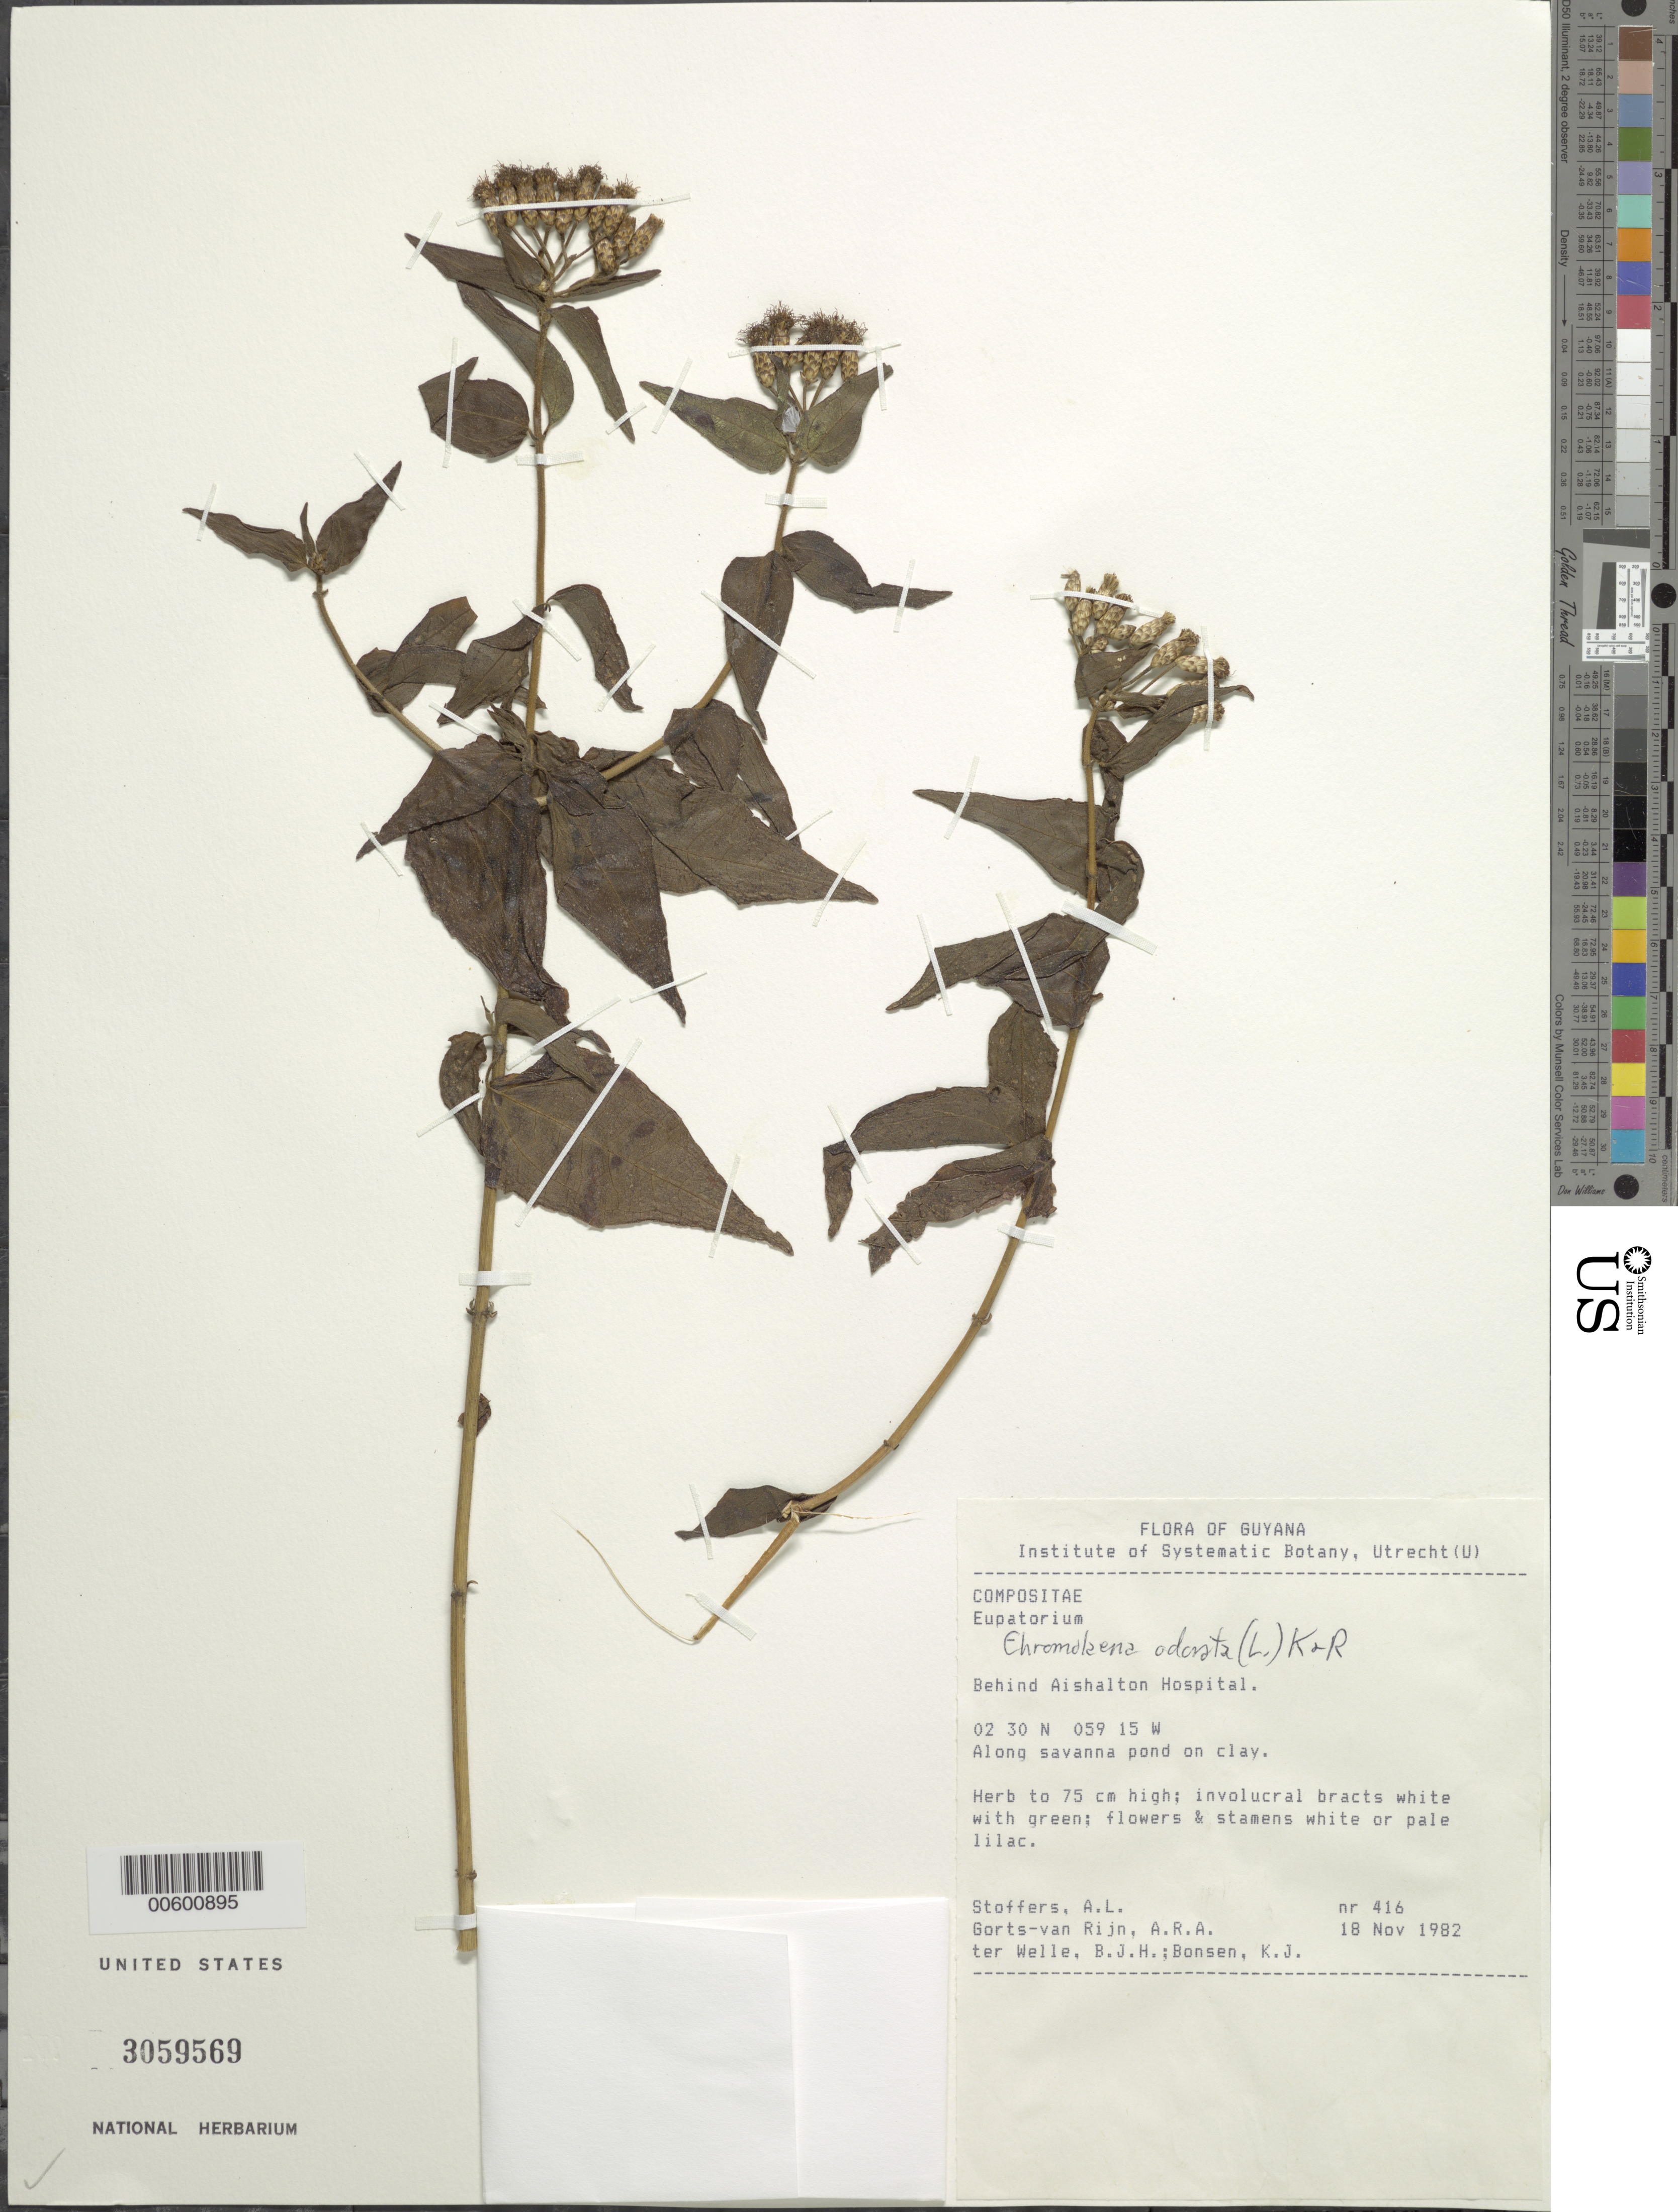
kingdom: Plantae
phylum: Tracheophyta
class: Magnoliopsida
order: Asterales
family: Asteraceae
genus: Chromolaena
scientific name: Chromolaena odorata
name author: (L.) R.M. King & H. Rob.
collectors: A. Stoffers, A. .R. A. Görts-van Rijn, B. Welle & K. Bonsen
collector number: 416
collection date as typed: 18-Nov-82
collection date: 1982-11-18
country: Guyana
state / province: U. Takutu-U. Essequibo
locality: Aishalton Hospital, behind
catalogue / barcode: US 3059569